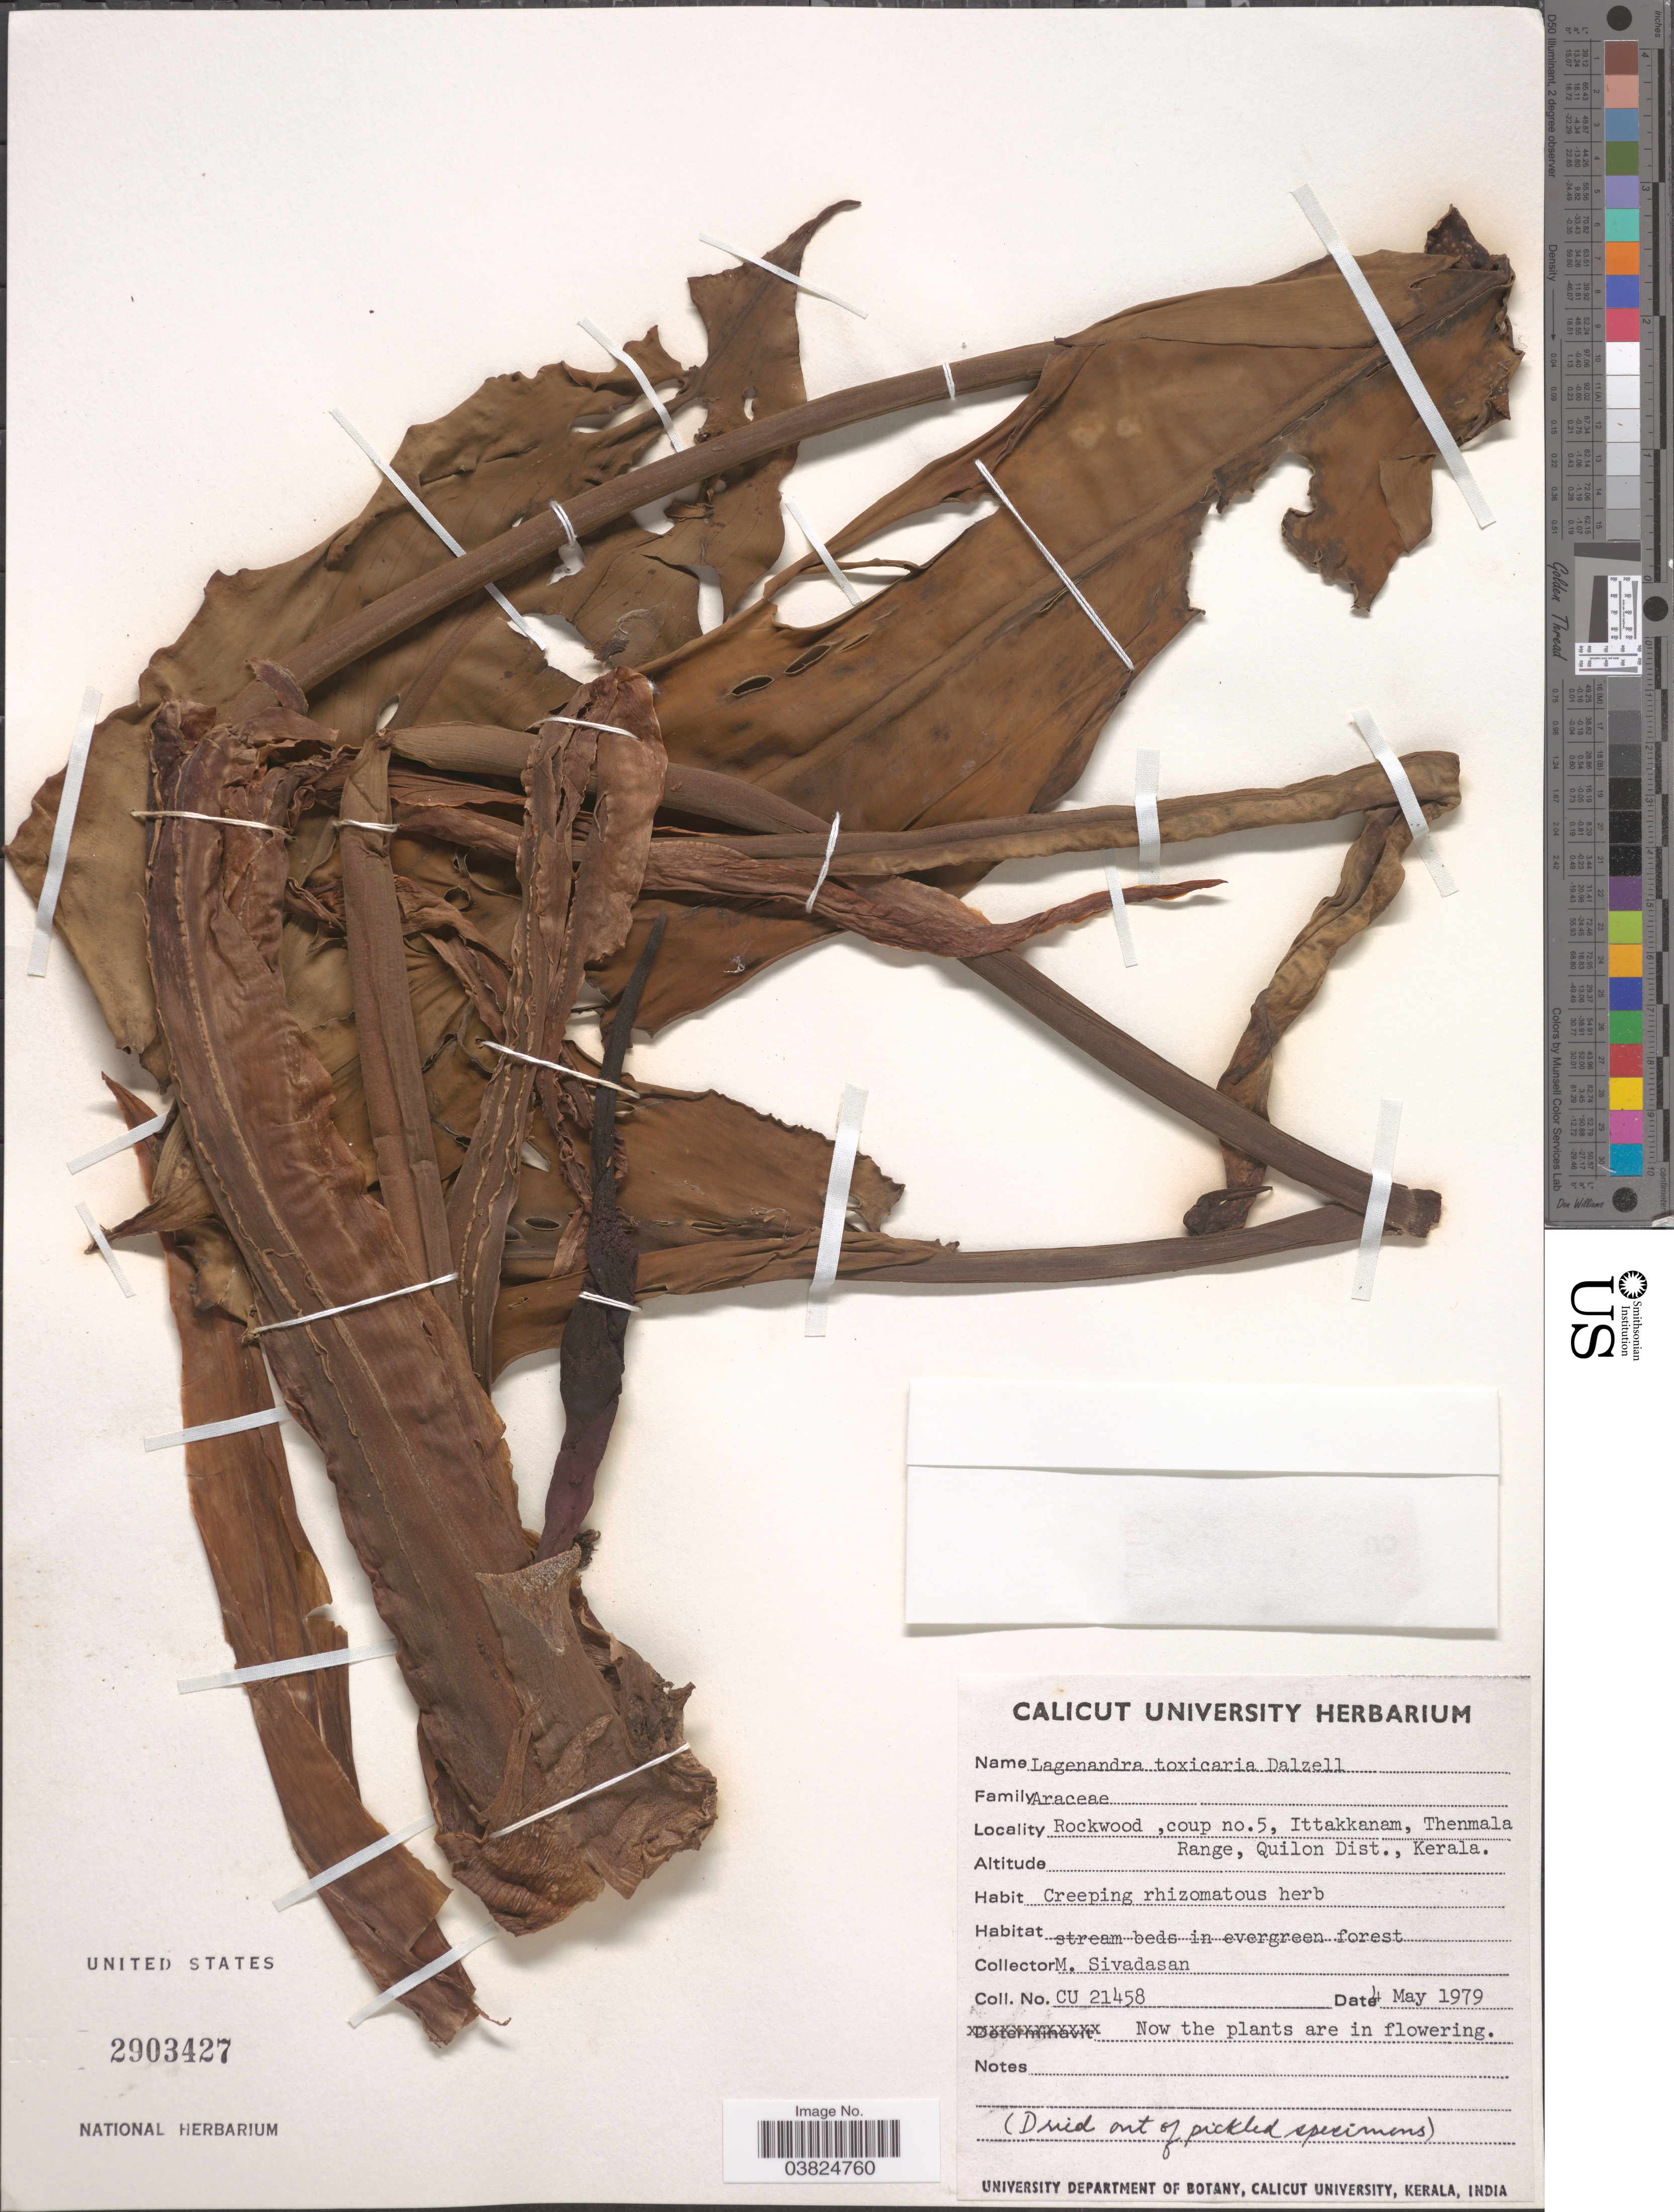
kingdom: Plantae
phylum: Tracheophyta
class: Liliopsida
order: Alismatales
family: Araceae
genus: Lagenandra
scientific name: Lagenandra toxicaria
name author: Dalzell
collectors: M. Sivadasan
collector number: CU21458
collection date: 1979-05-04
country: India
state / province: Kerala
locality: Rockwood, coup no. 5, Ittakkanam, Thenmala Range, Quilon Dist.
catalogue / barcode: US 2903427